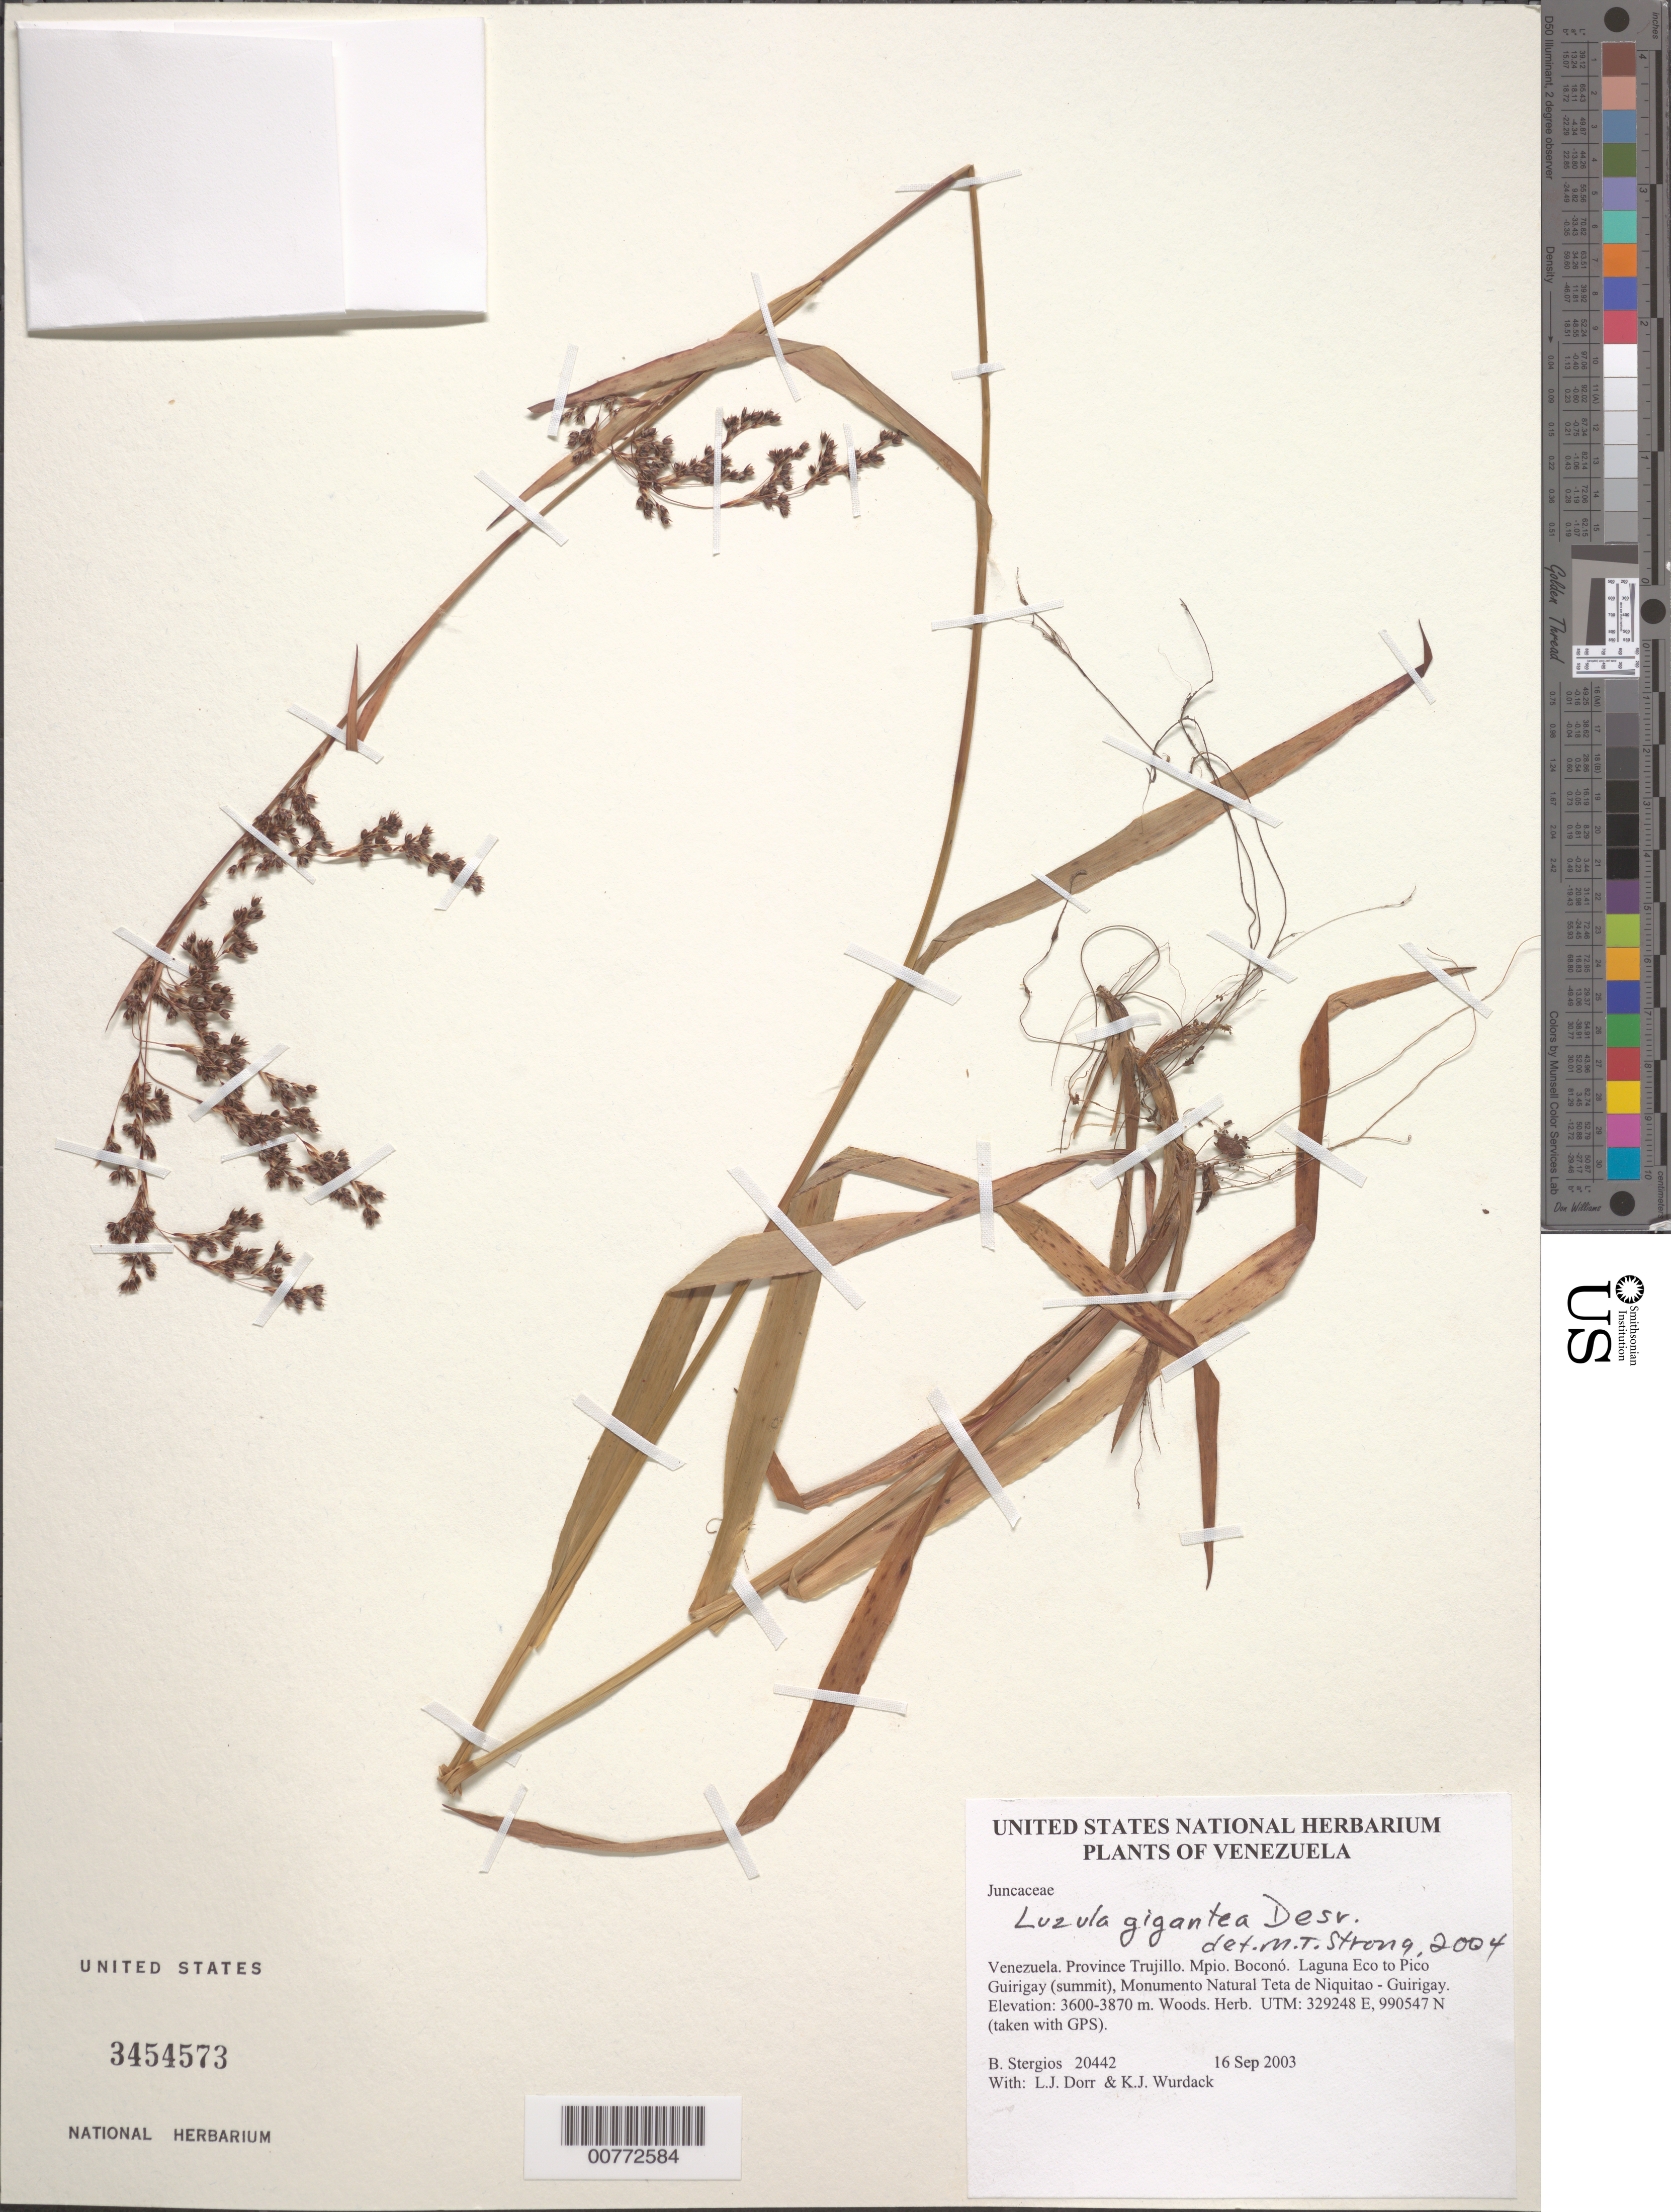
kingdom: Plantae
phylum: Tracheophyta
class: Liliopsida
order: Poales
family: Juncaceae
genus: Luzula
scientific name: Luzula gigantea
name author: Desv.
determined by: Strong, M. T., (US), Smithsonian Institution - National Museum of Natural History (UNITED STATES)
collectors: B. G. Stergios, L. J. Dorr & K. Wurdack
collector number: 20442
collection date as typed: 16 Sep 2003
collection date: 2003-09-16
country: Venezuela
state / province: Trujillo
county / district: Boconó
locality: Laguna Eco to Pico Guirigay (summit), Monumento Natural Teta de Niquitao - Guirigay.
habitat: Woods.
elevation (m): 3600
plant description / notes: AAU, MO, NY, PORT, US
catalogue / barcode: US 3454573